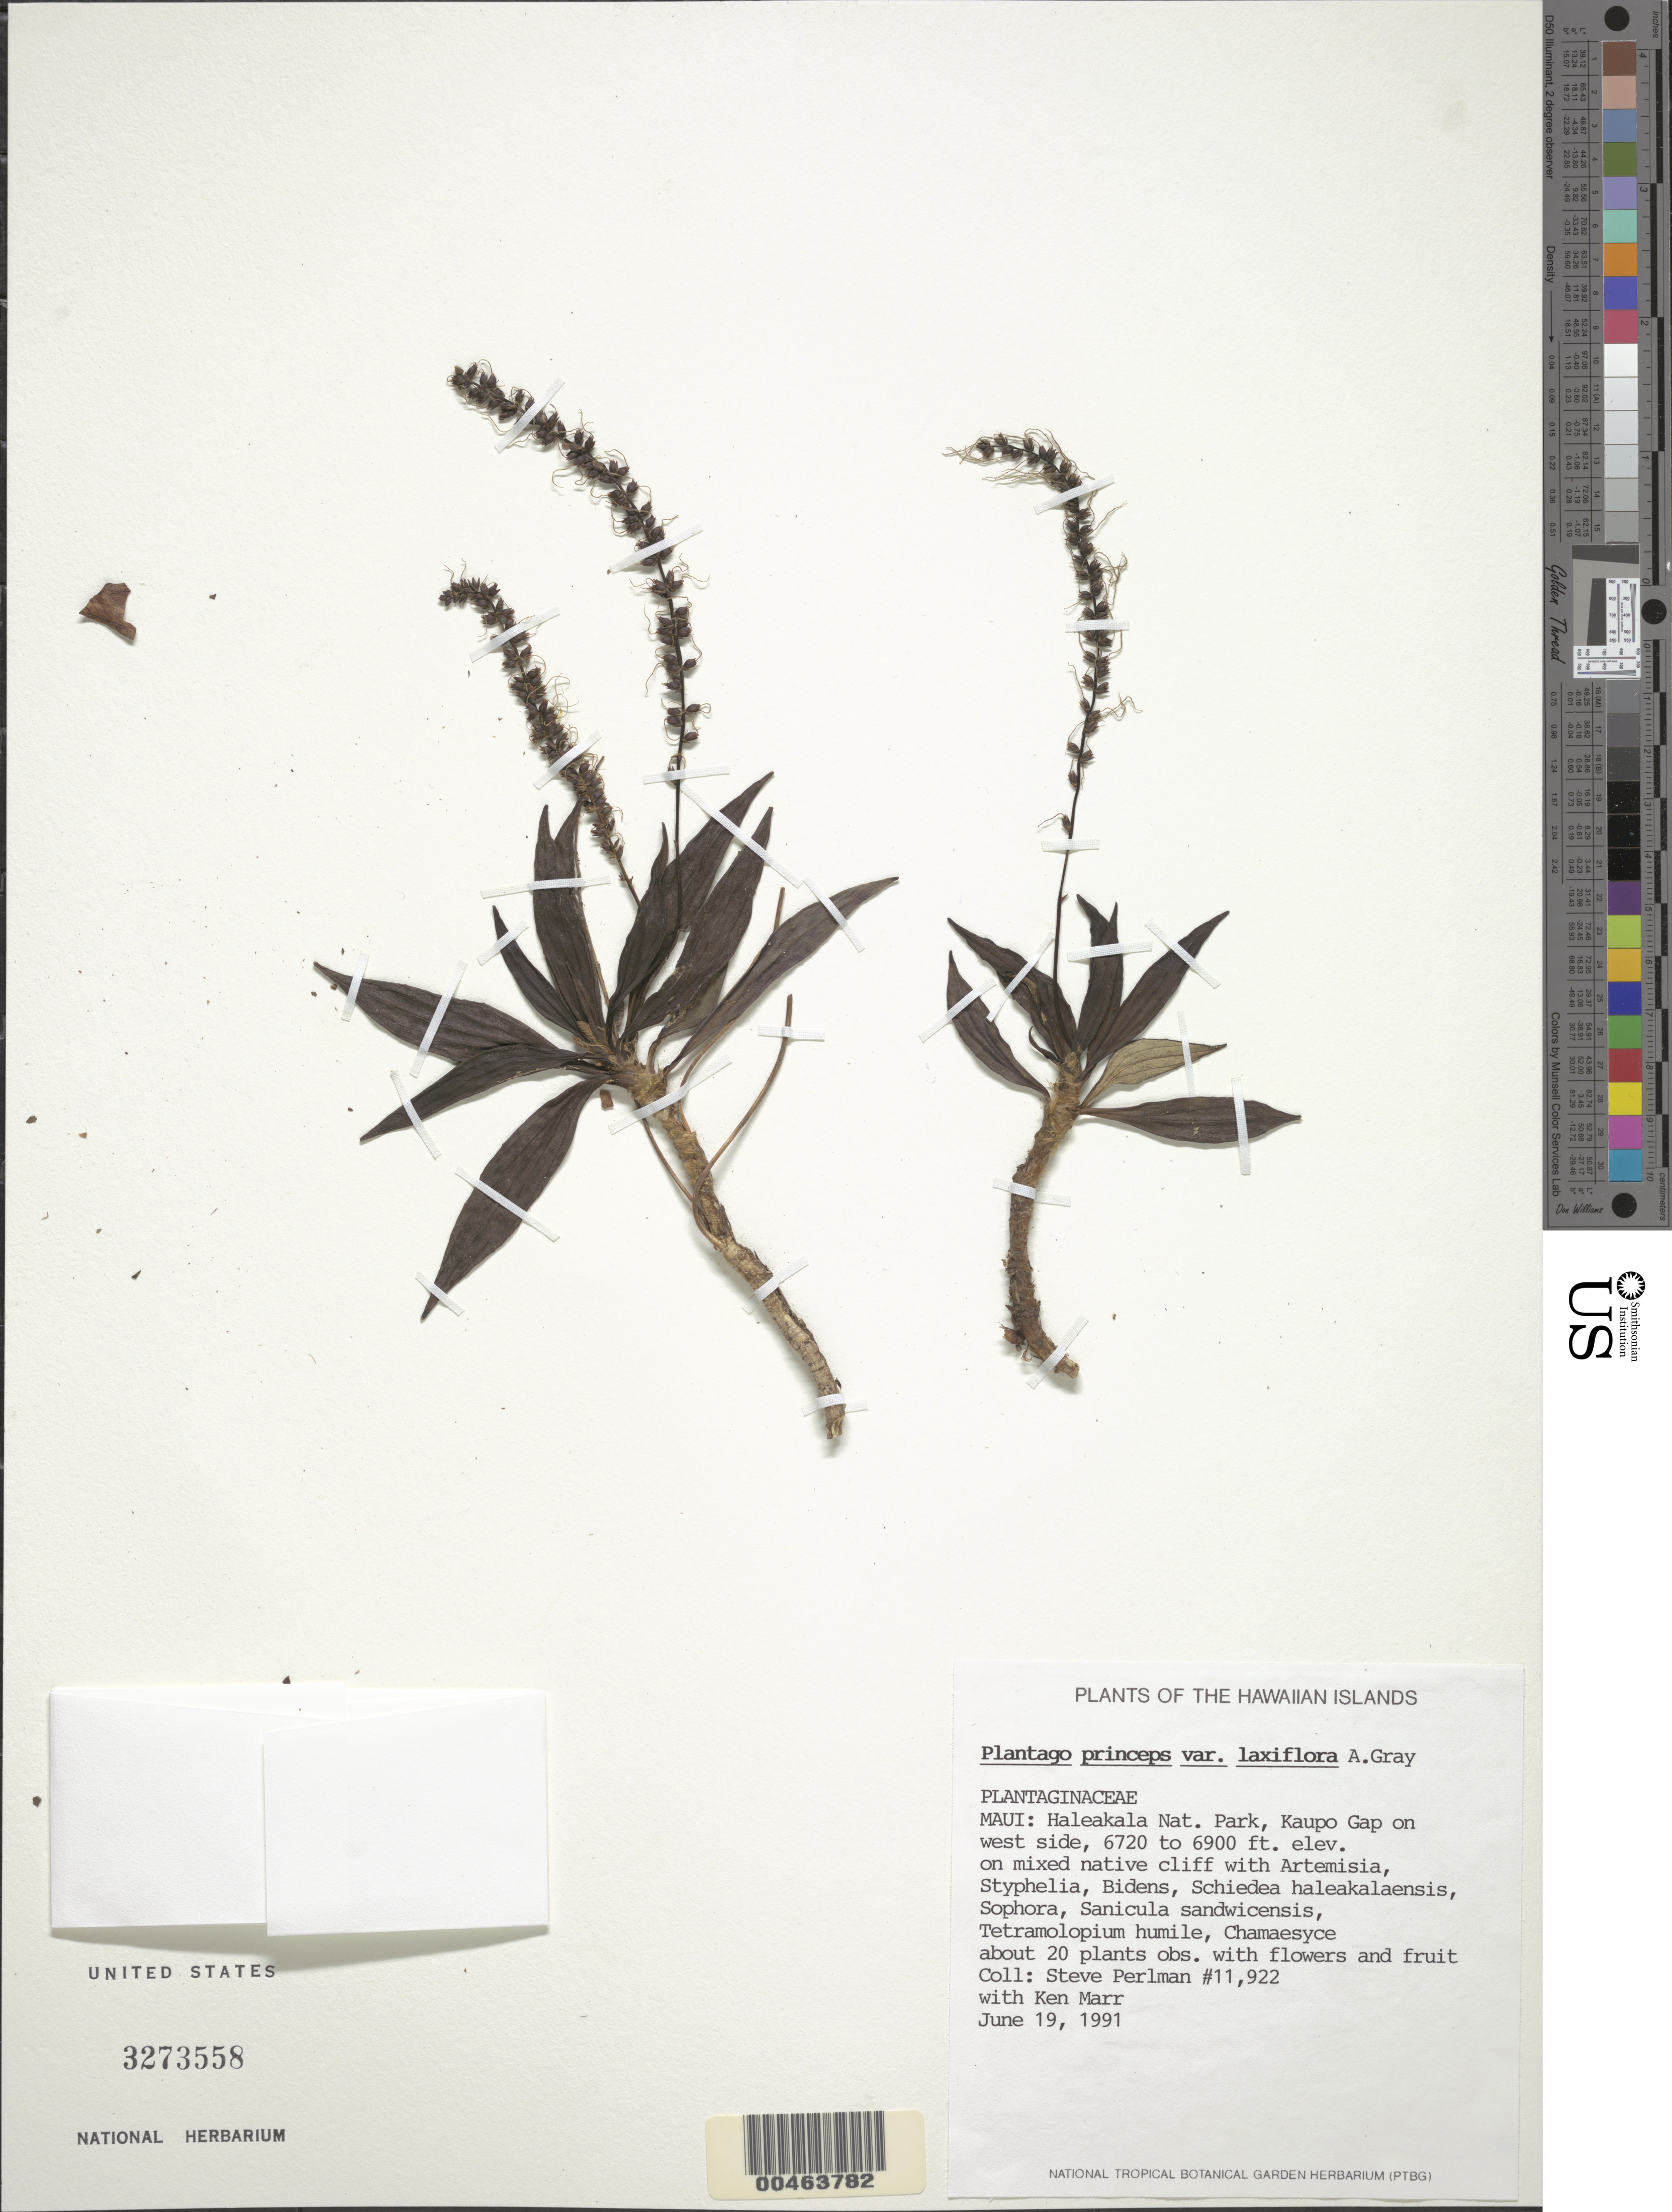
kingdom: Plantae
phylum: Tracheophyta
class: Magnoliopsida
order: Lamiales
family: Plantaginaceae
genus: Plantago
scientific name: Plantago princeps var. laxifolia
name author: A. Gray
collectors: S. P. Perlman & K. Marr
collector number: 11922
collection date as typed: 19 Jun 1991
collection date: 1991-06-19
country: United States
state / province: Hawaii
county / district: Maui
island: Maui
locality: Haleakala Nat. Park, Kaupo Gap on west side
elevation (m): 2048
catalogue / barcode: US 3273558